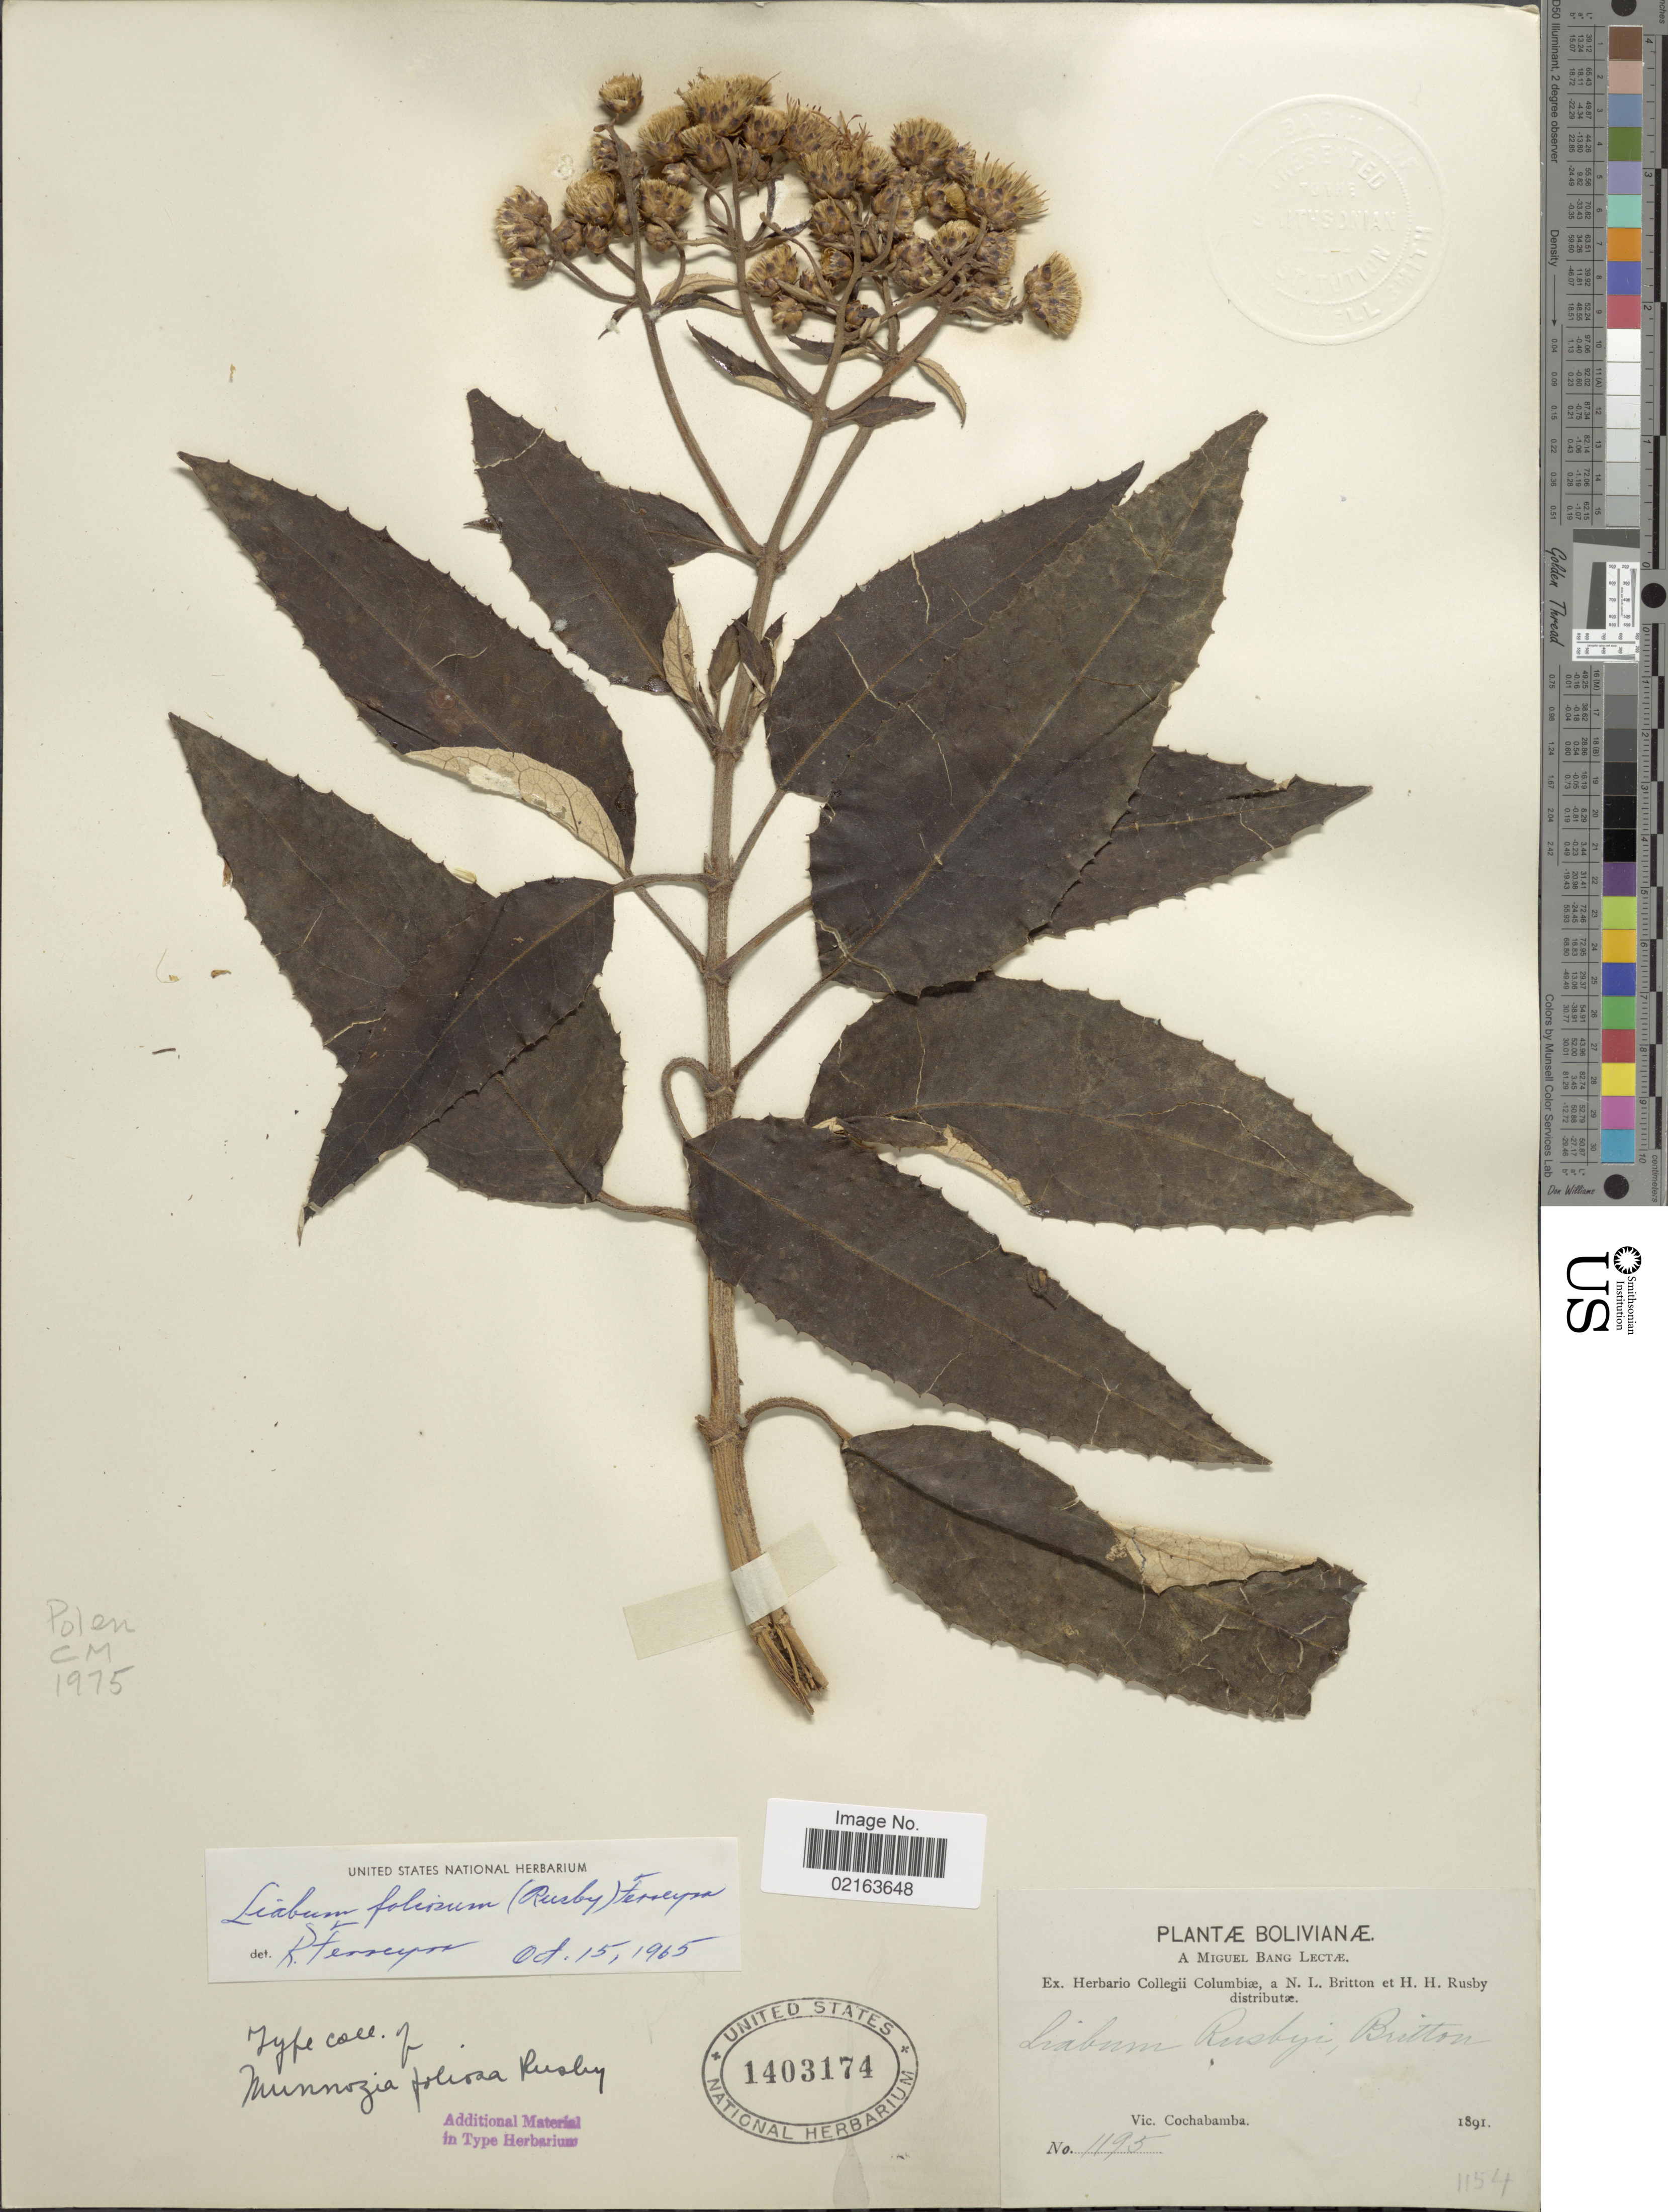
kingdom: Plantae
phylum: Tracheophyta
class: Magnoliopsida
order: Asterales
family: Asteraceae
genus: Munnozia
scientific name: Munnozia foliosa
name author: Rusby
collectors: M. Bang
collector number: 1195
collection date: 1891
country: Bolivia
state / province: Cochabamba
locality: Vic. Cochabamba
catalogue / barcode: US 1403174